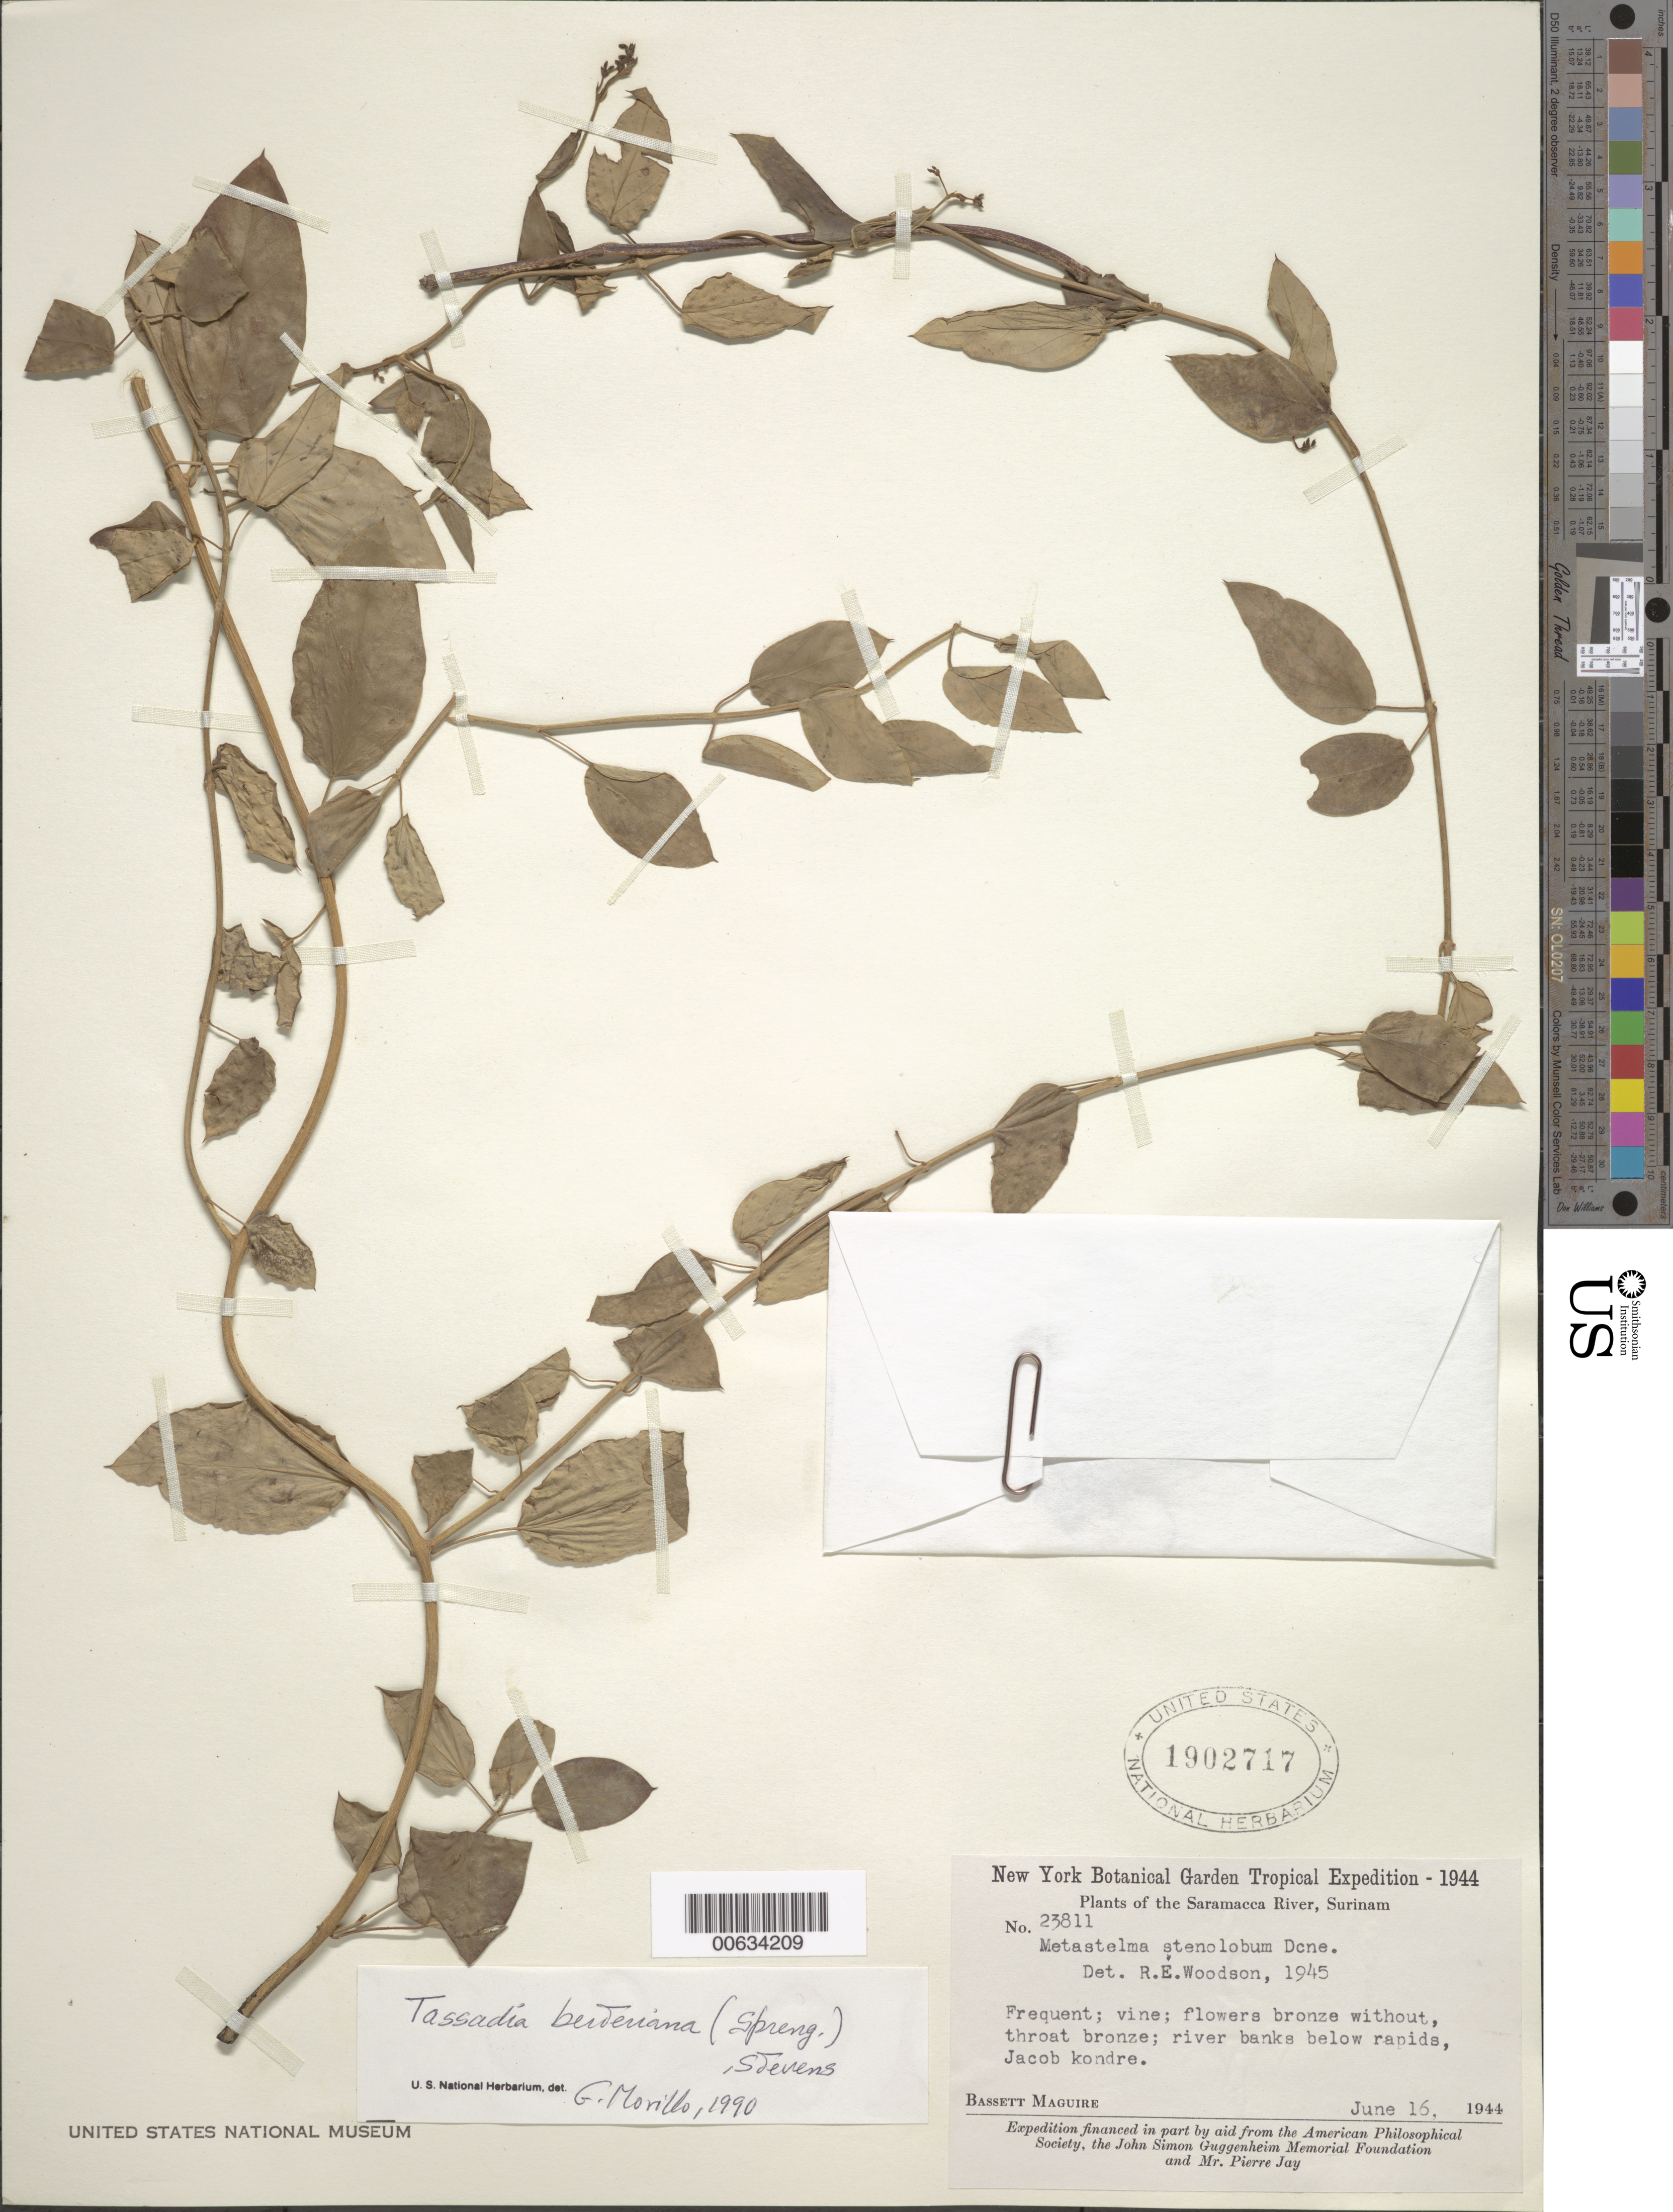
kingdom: Plantae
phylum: Tracheophyta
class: Magnoliopsida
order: Gentianales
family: Apocynaceae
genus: Tassadia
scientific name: Tassadia propinqua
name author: Decne.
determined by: Morillo, G. N.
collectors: B. Maguire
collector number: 23811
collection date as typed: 16-Jun-44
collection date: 1944-06-16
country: Suriname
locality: Jacob Kondre village, Saramacca River headwaters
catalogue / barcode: US 1902717